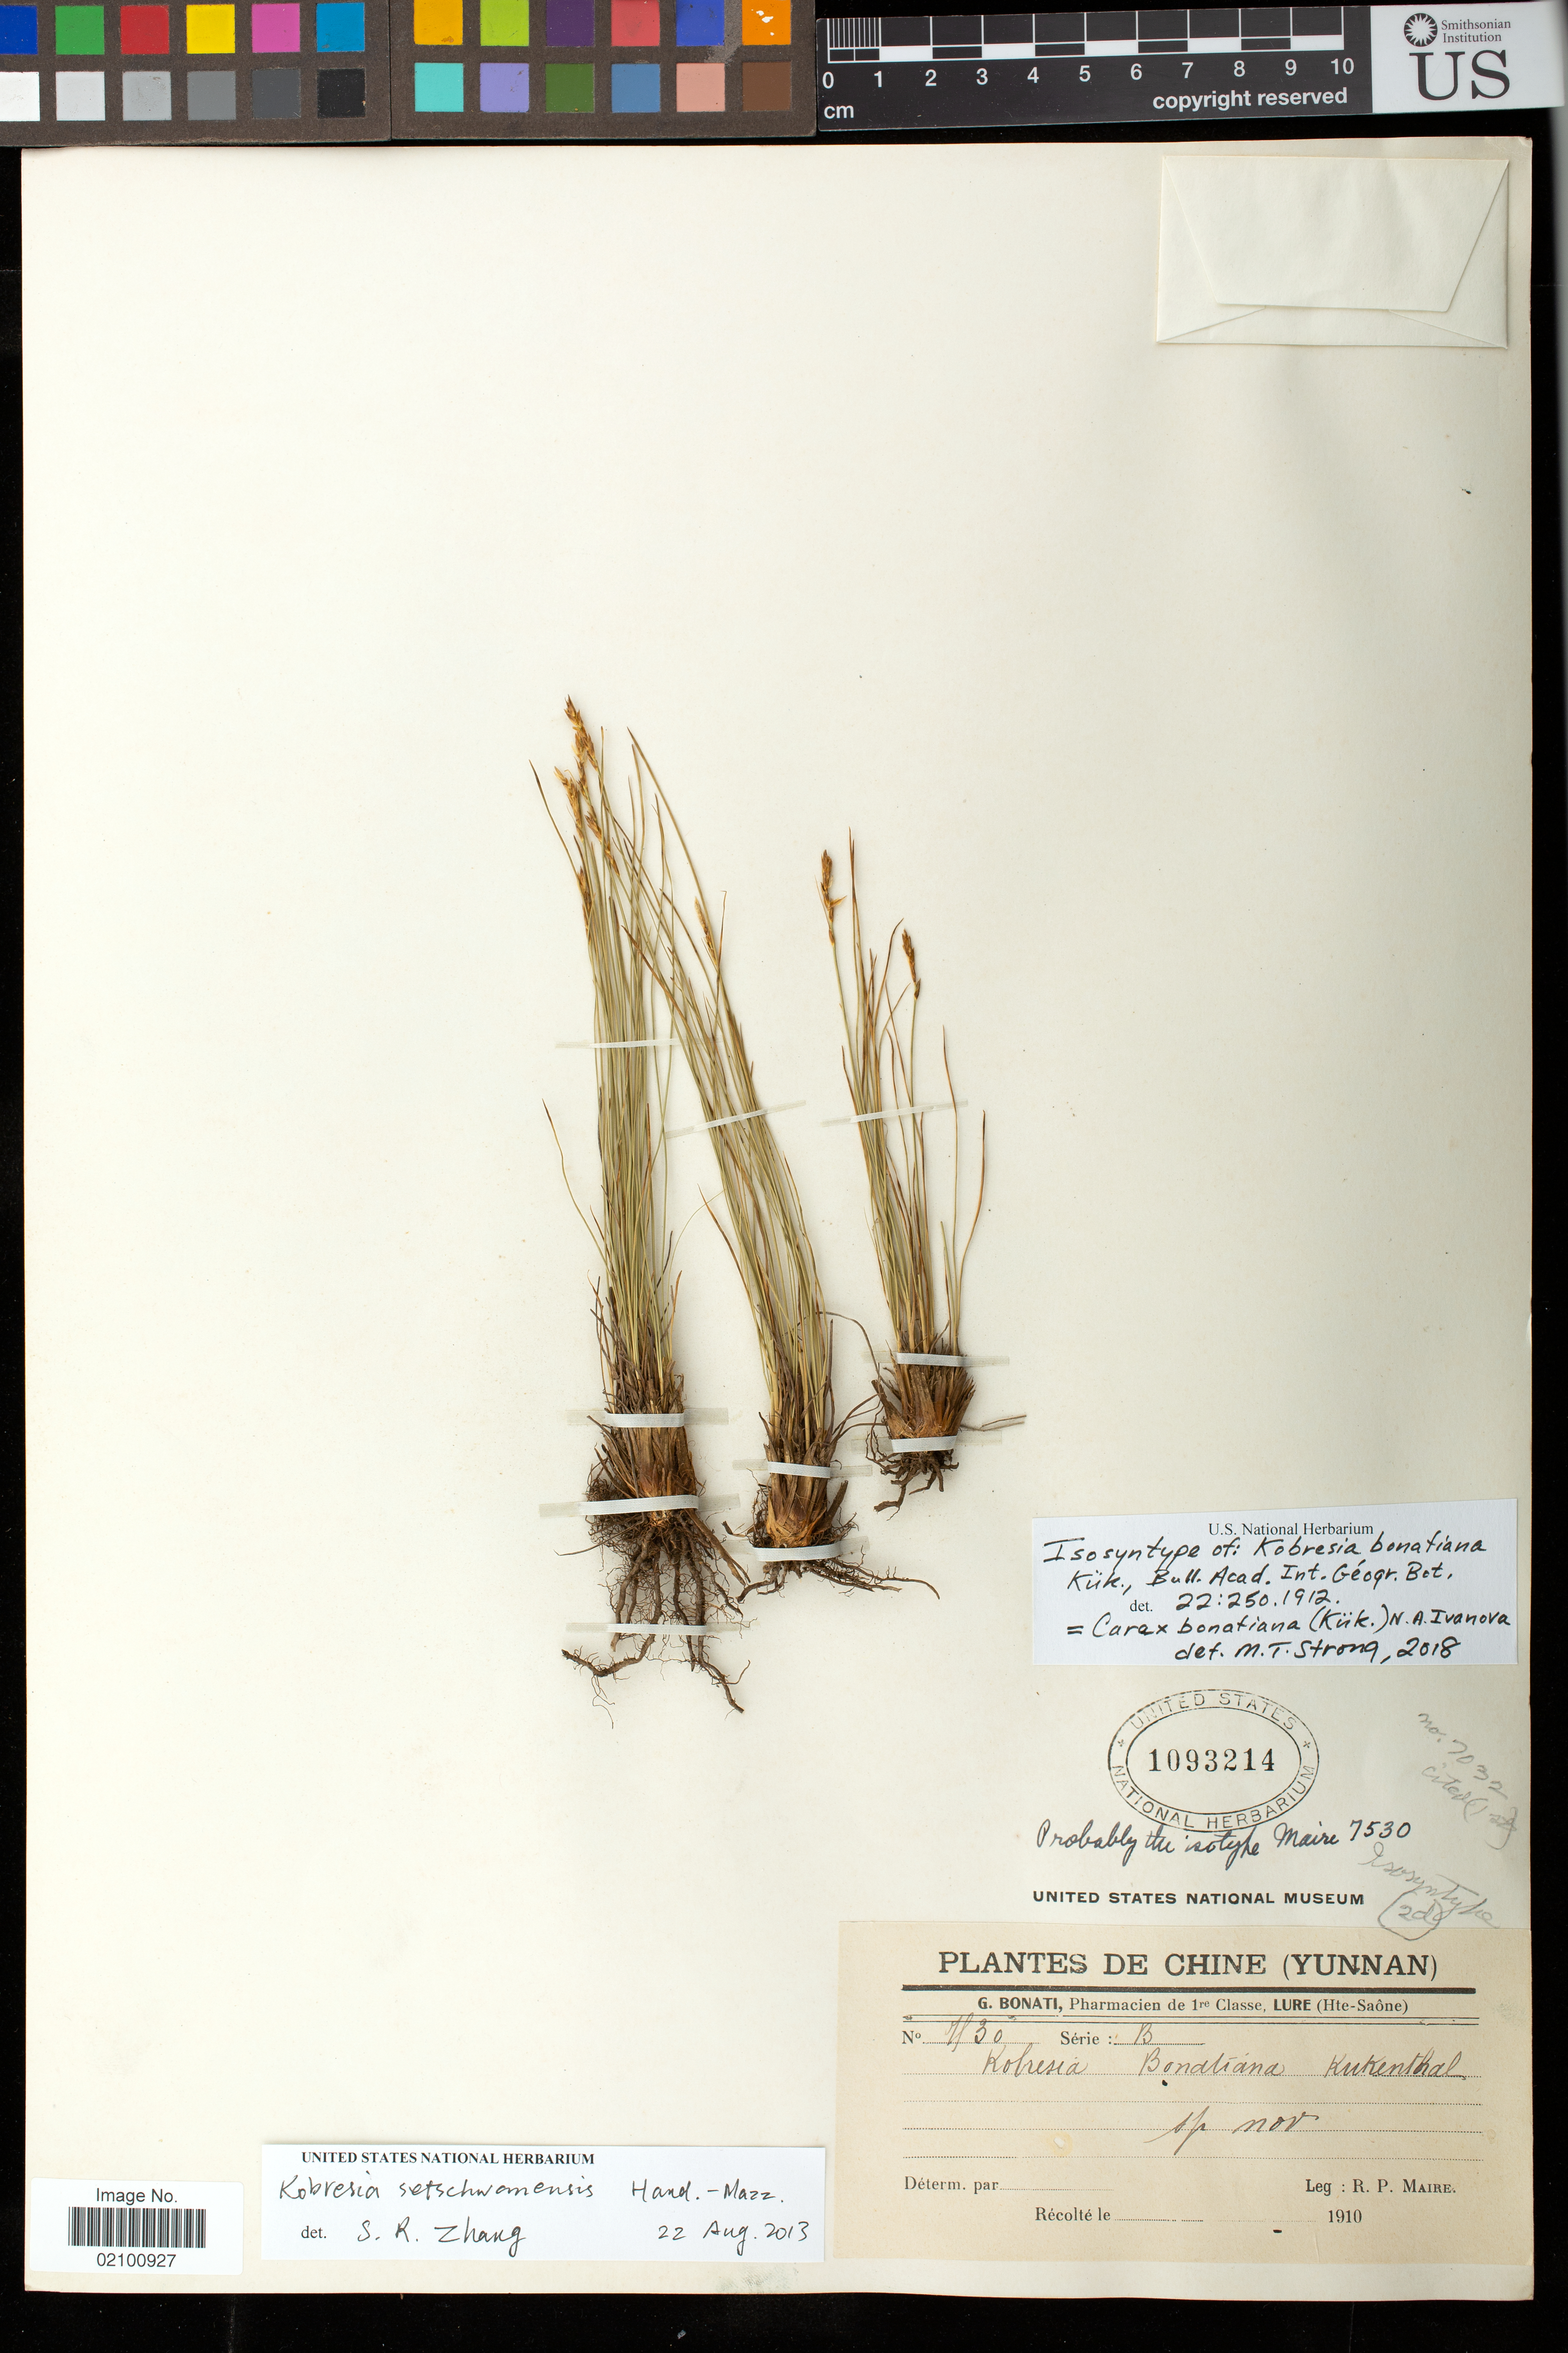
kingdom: Plantae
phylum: Tracheophyta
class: Liliopsida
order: Poales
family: Cyperaceae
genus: Kobresia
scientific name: Kobresia bonatiana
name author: Kük.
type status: Isosyntype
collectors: R.-P. Maire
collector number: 7530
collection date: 1910-11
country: China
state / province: Yunnan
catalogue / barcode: US 1093214